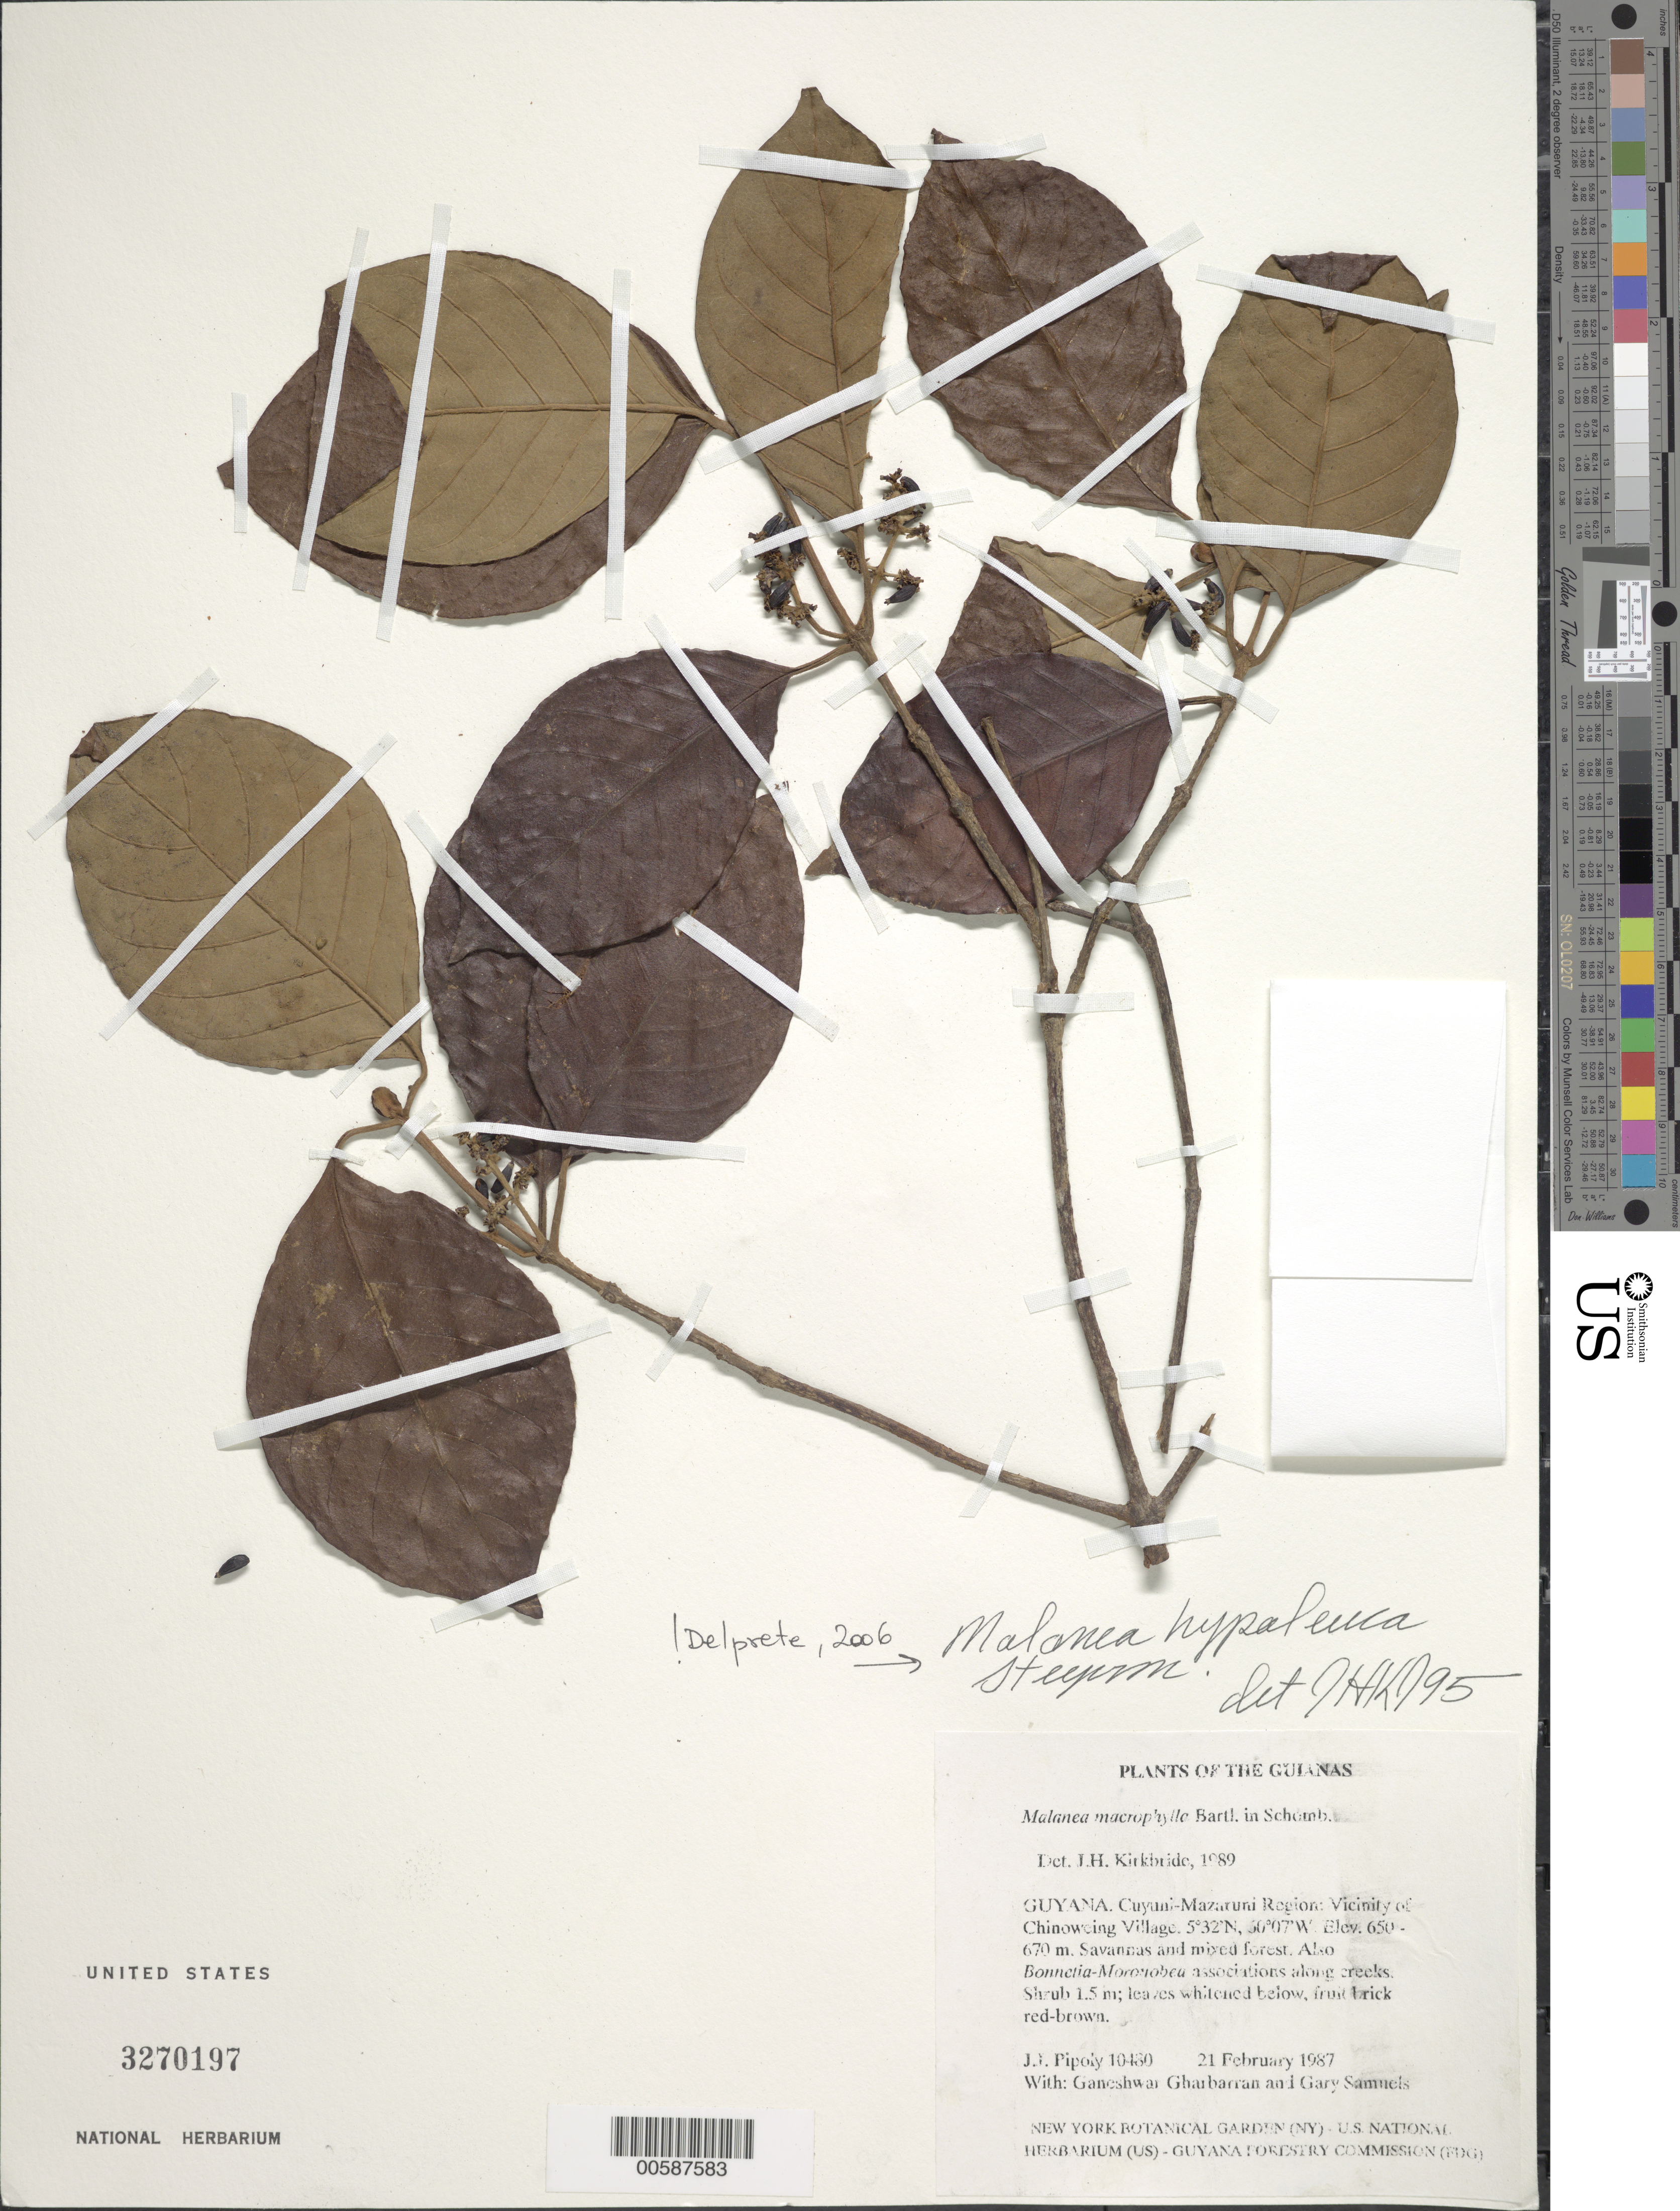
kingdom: Plantae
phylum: Tracheophyta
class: Magnoliopsida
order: Gentianales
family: Rubiaceae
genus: Malanea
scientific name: Malanea hypoleuca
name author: Steyerm.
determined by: Delprete, P. G., Herb. de Guyane Cay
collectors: J. J. Pipoly, G. Gharbarran & G. Samuels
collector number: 10480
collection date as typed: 21 February 1987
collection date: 1987-02-21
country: Guyana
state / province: Cuyuni-Mazaruni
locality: Vicinity of Chinoweing Village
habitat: Savannas and mixed forest. Also Bonnetia-Moronobea associations along creeks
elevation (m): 650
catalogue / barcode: US 3270197